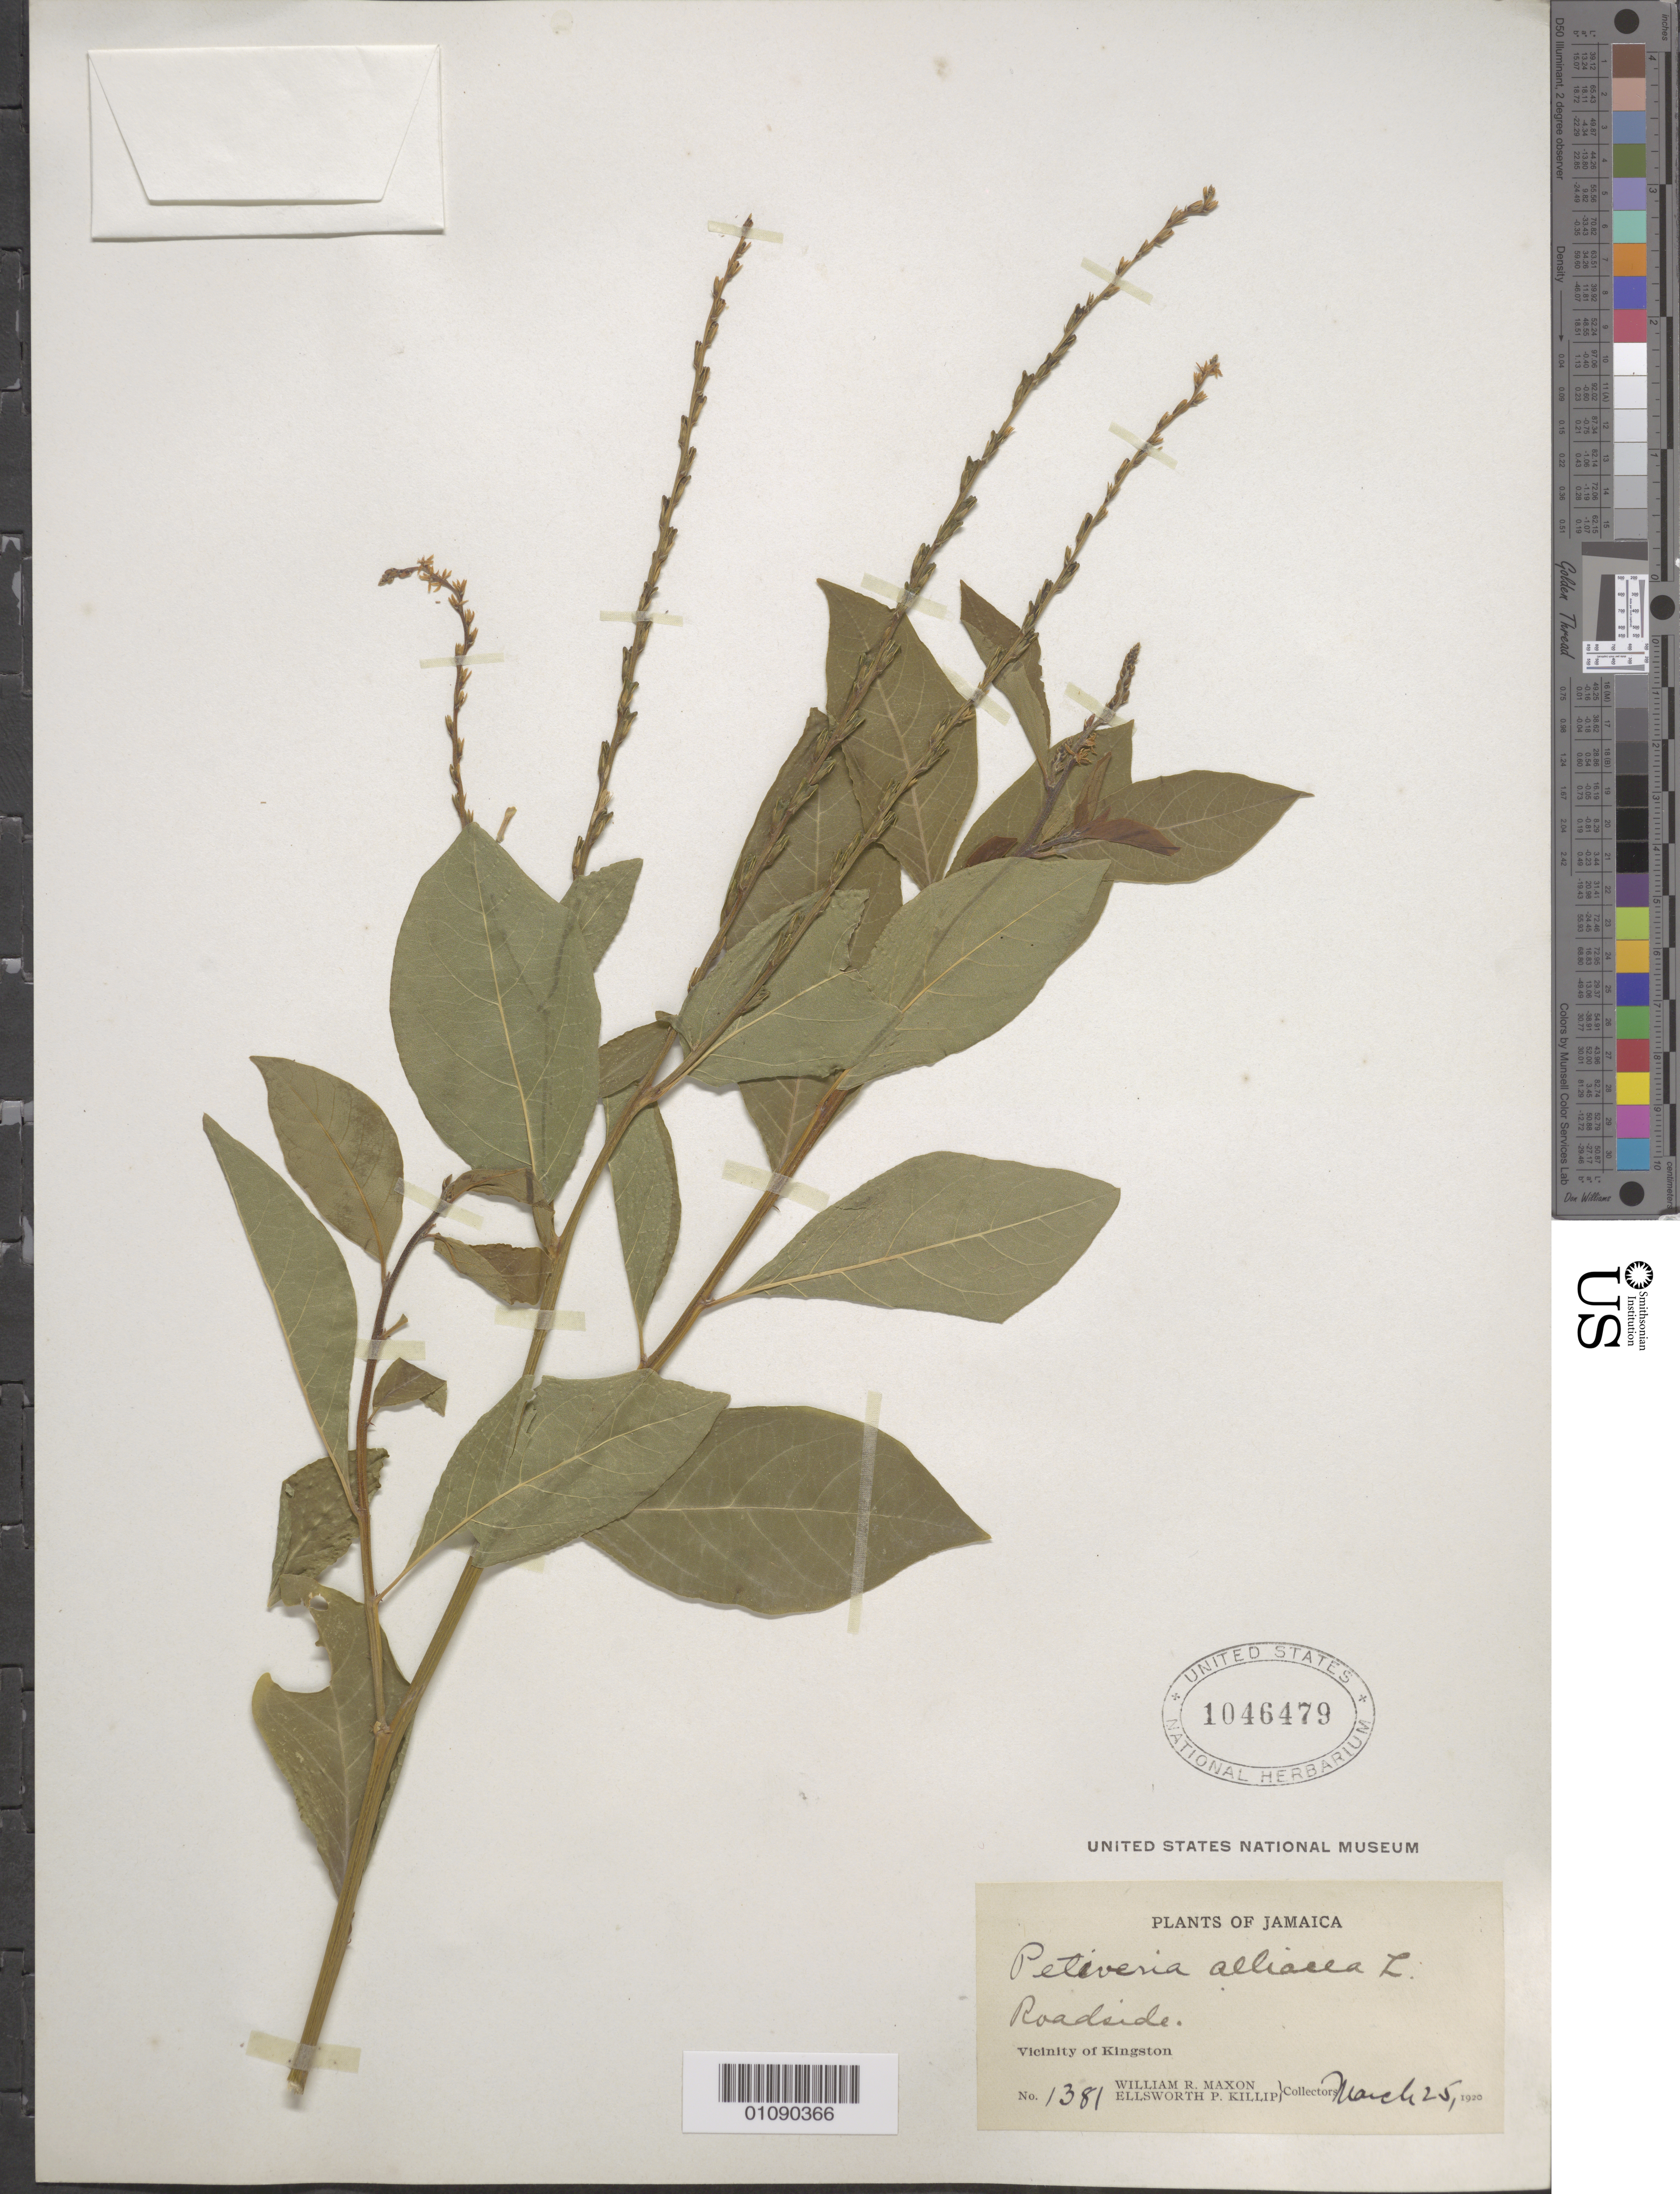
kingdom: Plantae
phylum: Tracheophyta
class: Magnoliopsida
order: Caryophyllales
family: Phytolaccaceae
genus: Petiveria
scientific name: Petiveria alliacea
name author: L.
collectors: W. R. Maxon & E. P. Killip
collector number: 1381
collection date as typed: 25 Mar 1920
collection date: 1920-03-25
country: Jamaica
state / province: Kingston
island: Jamaica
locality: Vicinity of Kingston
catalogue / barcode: US 1046479